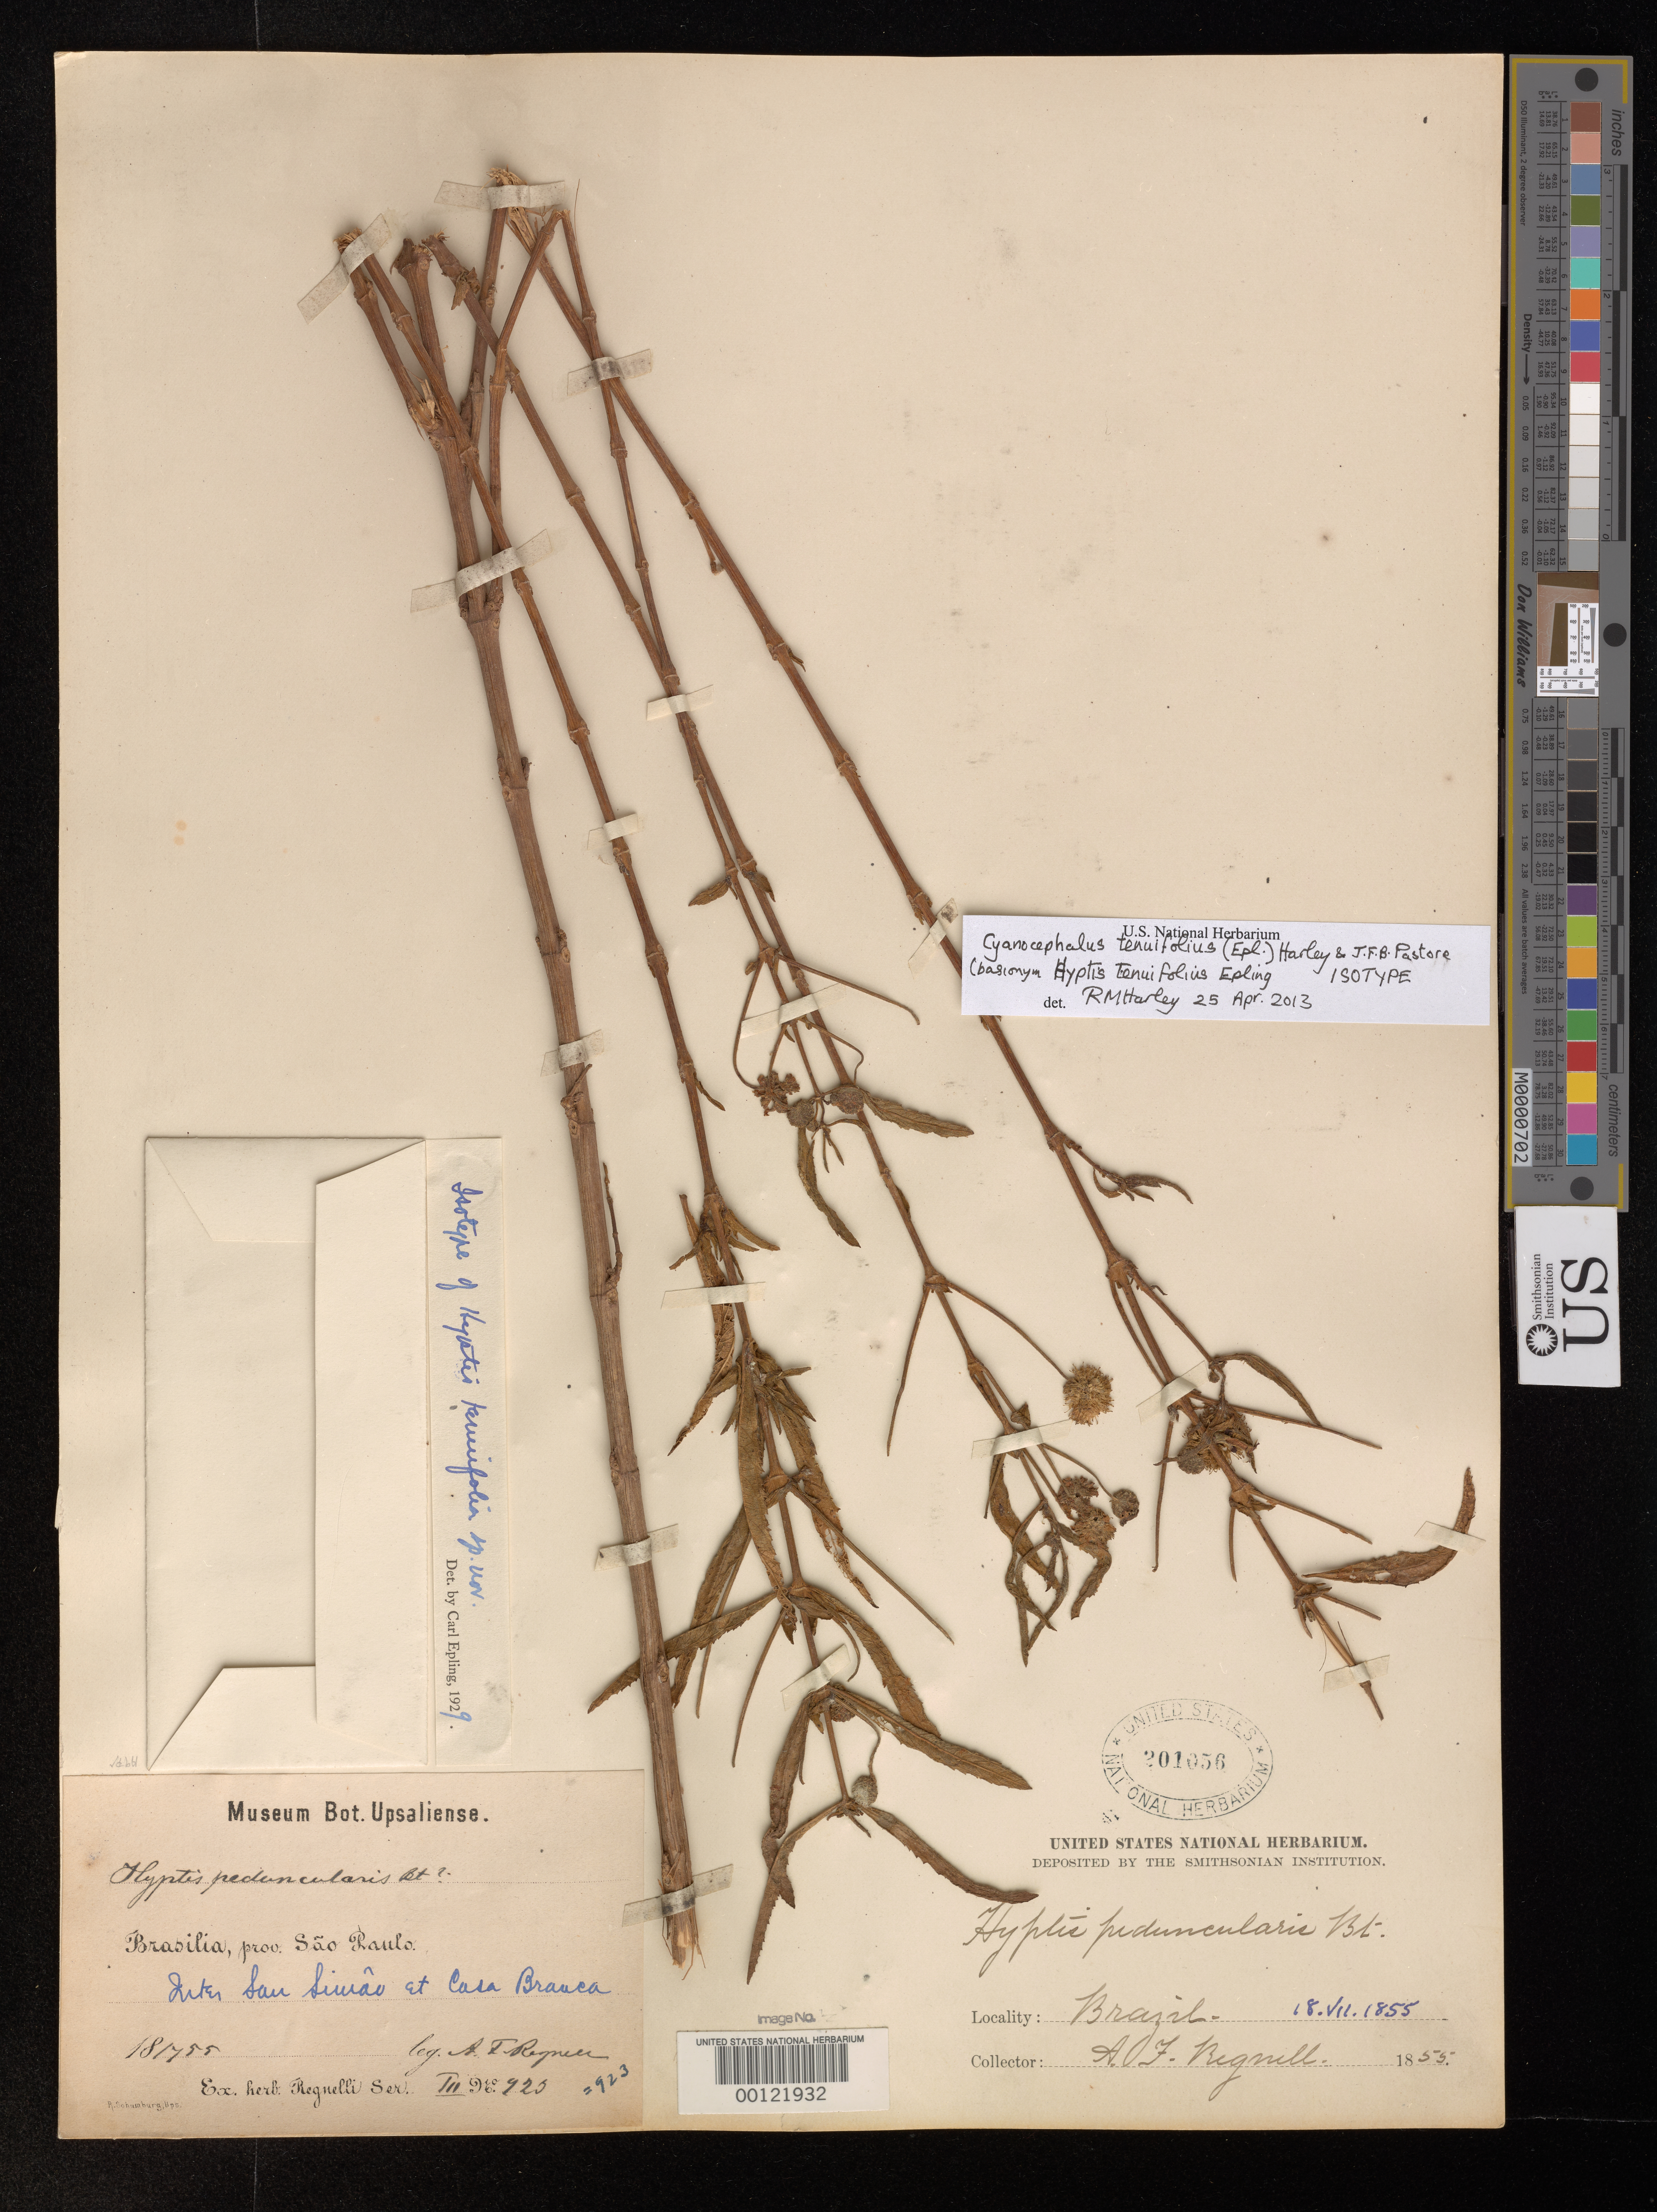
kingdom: Plantae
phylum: Tracheophyta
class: Magnoliopsida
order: Lamiales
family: Lamiaceae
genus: Hyptis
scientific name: Hyptis tenuifolia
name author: Epling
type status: Isotype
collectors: A. F. Regnell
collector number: III 923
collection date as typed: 18 Jul 1855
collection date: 1855-07-18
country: Brazil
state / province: São Paulo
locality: Casa Branca.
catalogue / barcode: US 201056